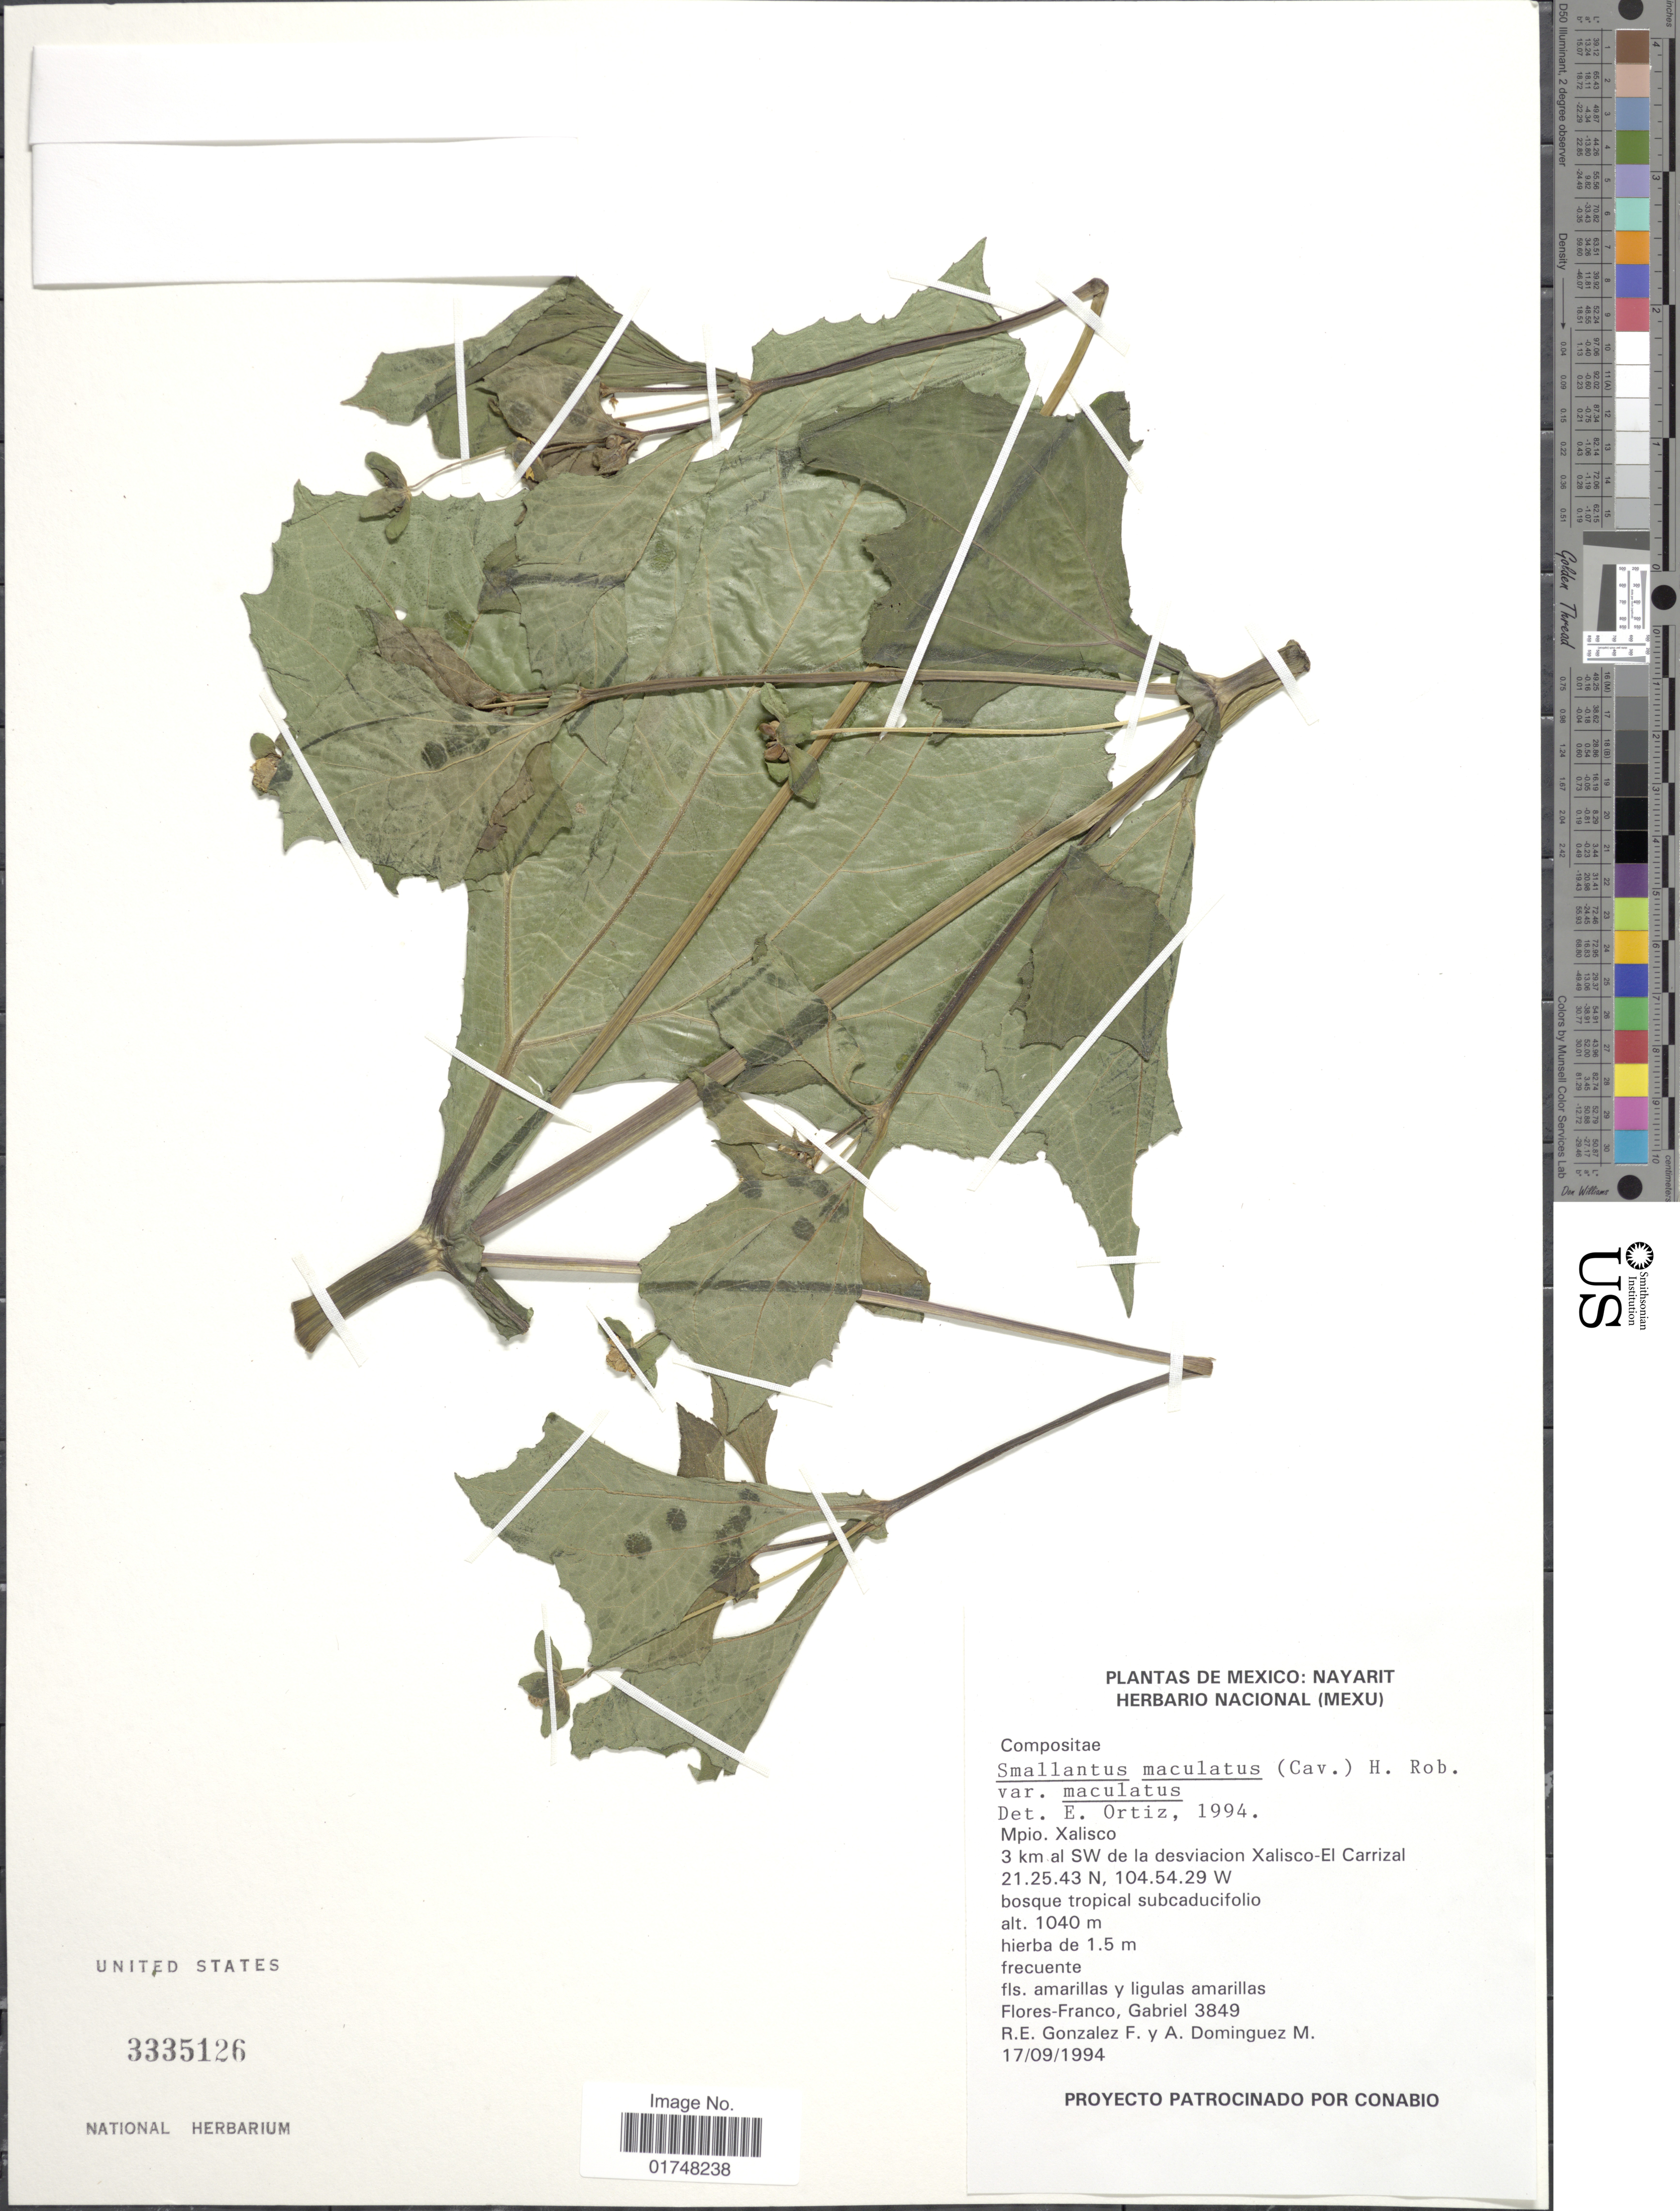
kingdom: Plantae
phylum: Tracheophyta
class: Magnoliopsida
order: Asterales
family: Asteraceae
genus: Smallanthus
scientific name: Smallanthus maculatus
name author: (Cav.) H. Rob.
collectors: R. E. Gonzalez F. & A. Dominguez M.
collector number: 3849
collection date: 1994-09-17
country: Mexico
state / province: Nayarit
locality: Mpio. Xalisco. 3 km al SW de la desvacion Xalisco-El Carrizal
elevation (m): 1040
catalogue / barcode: US 3335126